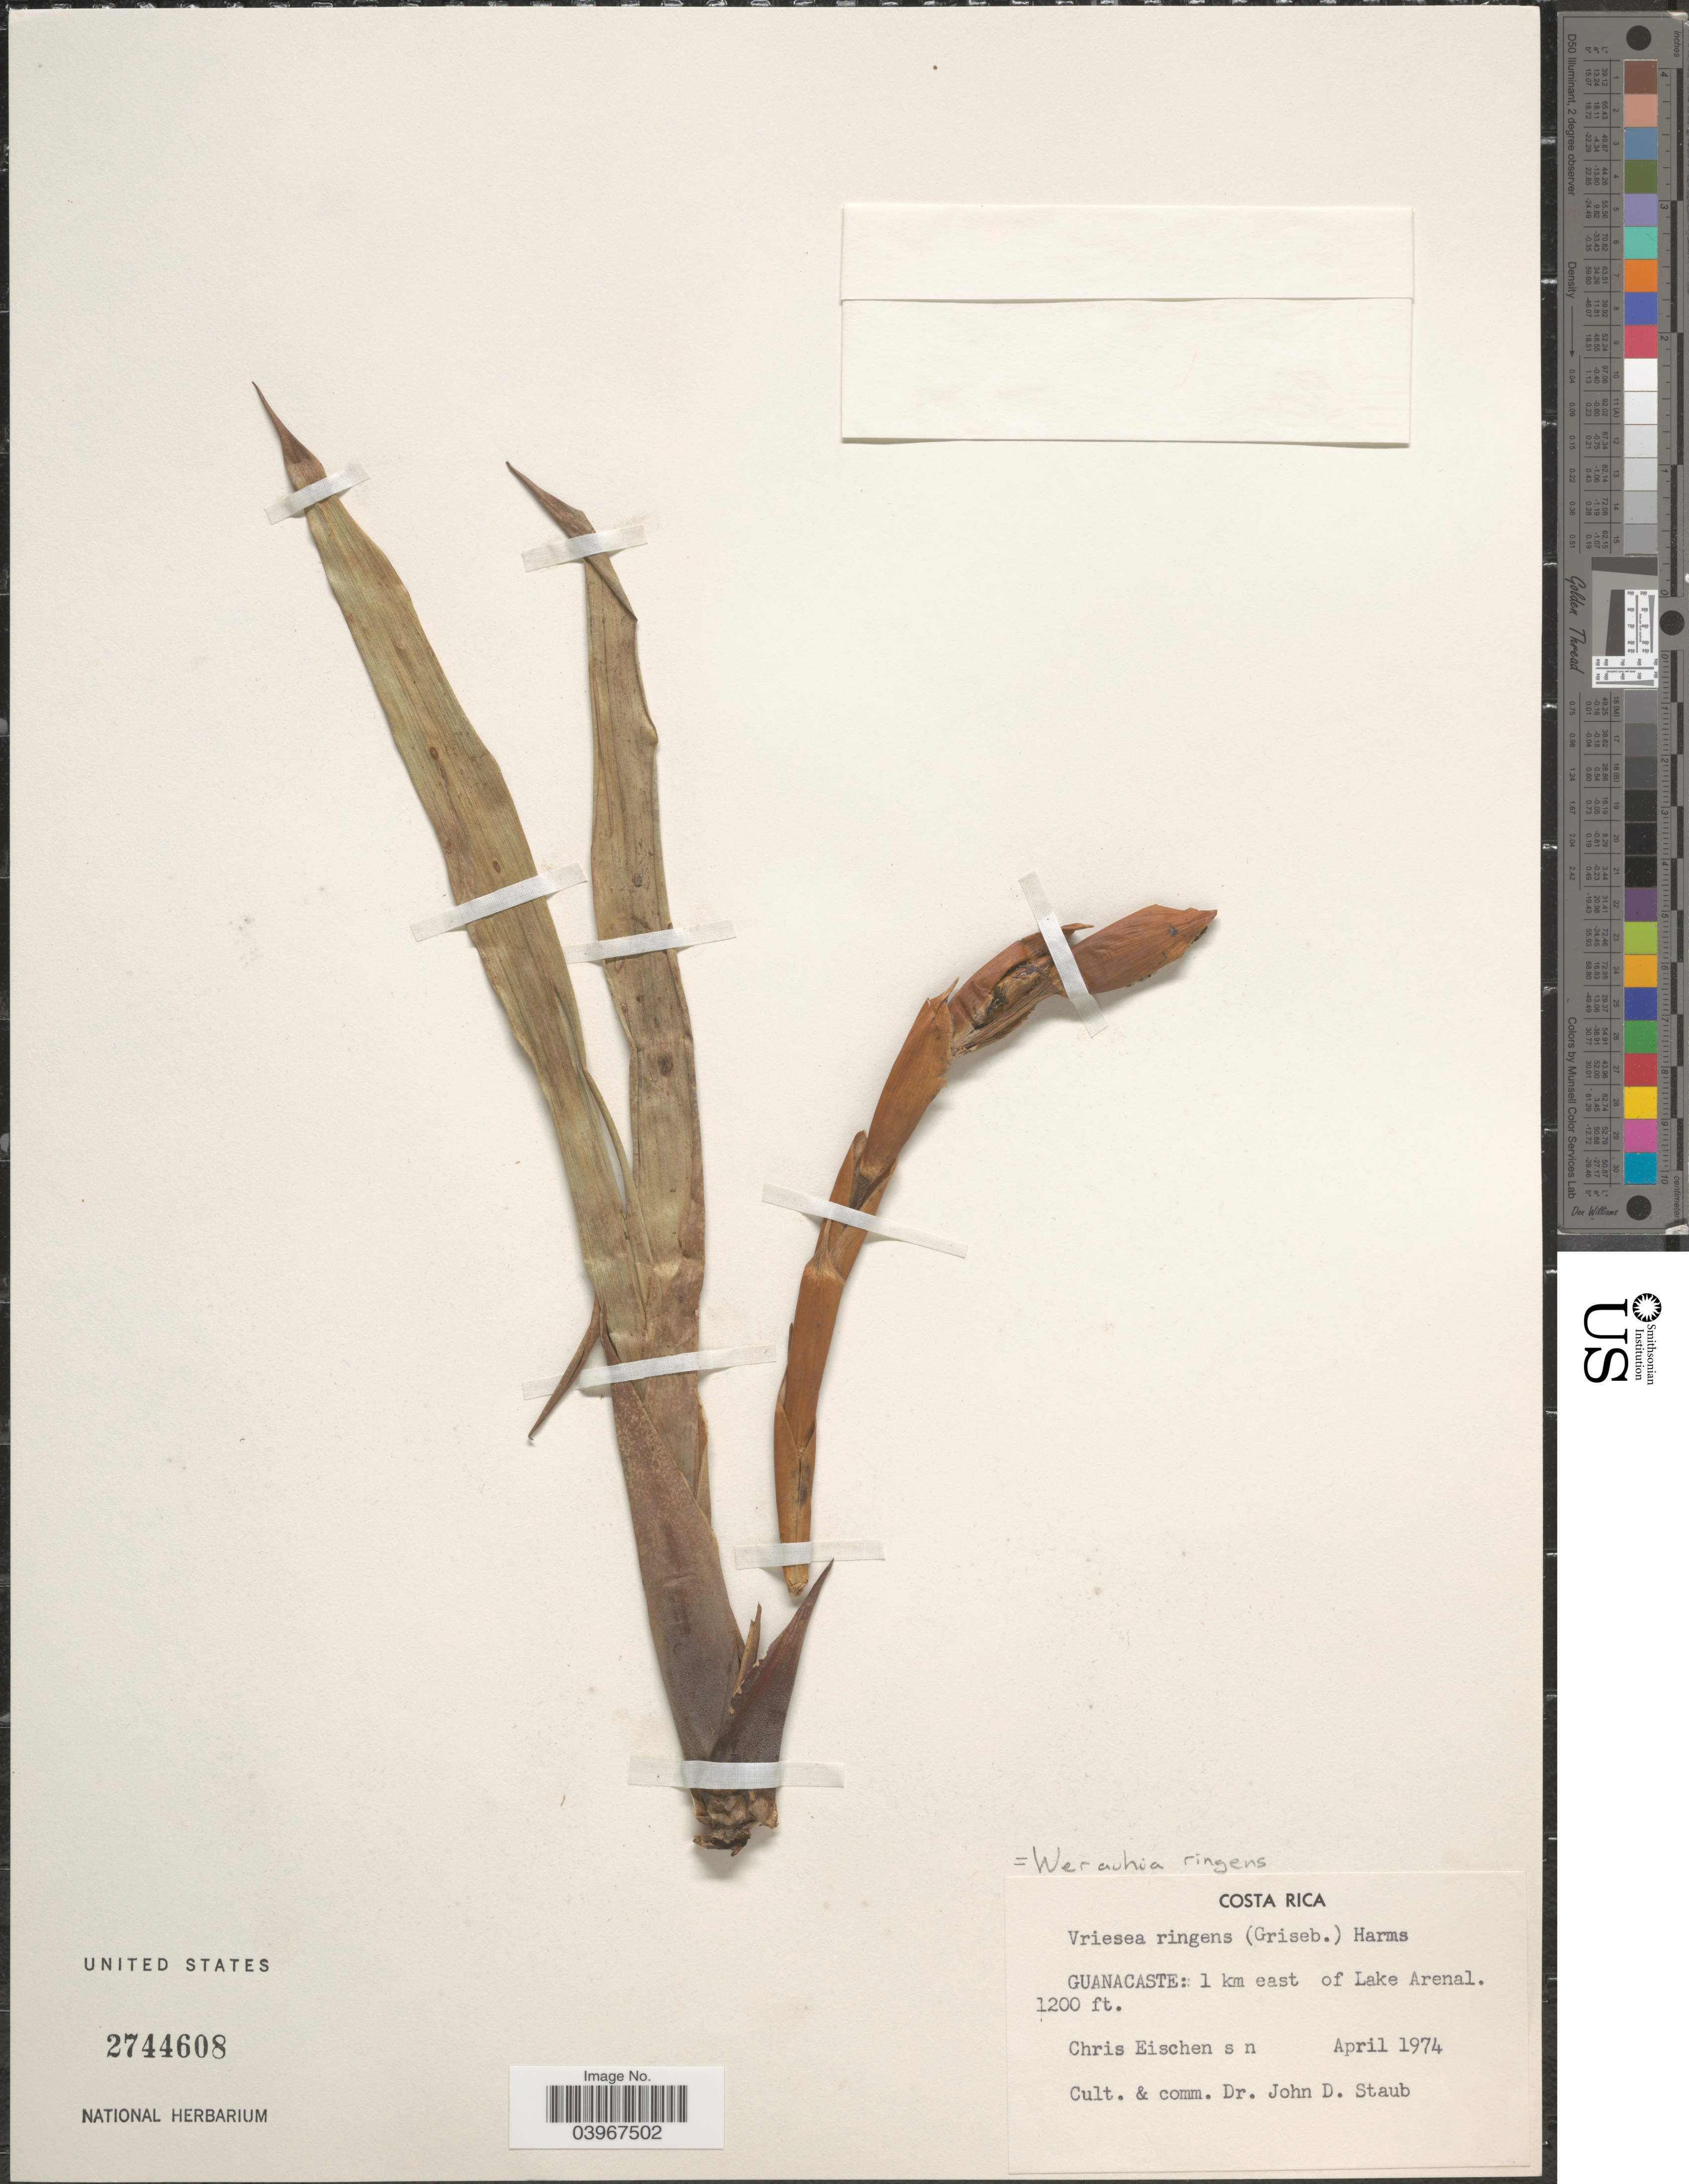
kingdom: Plantae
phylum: Tracheophyta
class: Liliopsida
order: Poales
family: Bromeliaceae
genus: Werauhia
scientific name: Werauhia ringens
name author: (Griseb.) J.R. Grant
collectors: C. Eischen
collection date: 1974-04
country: Costa Rica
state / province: Guanacaste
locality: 1 km east of Lake Arenal.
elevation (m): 366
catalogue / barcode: US 2744608